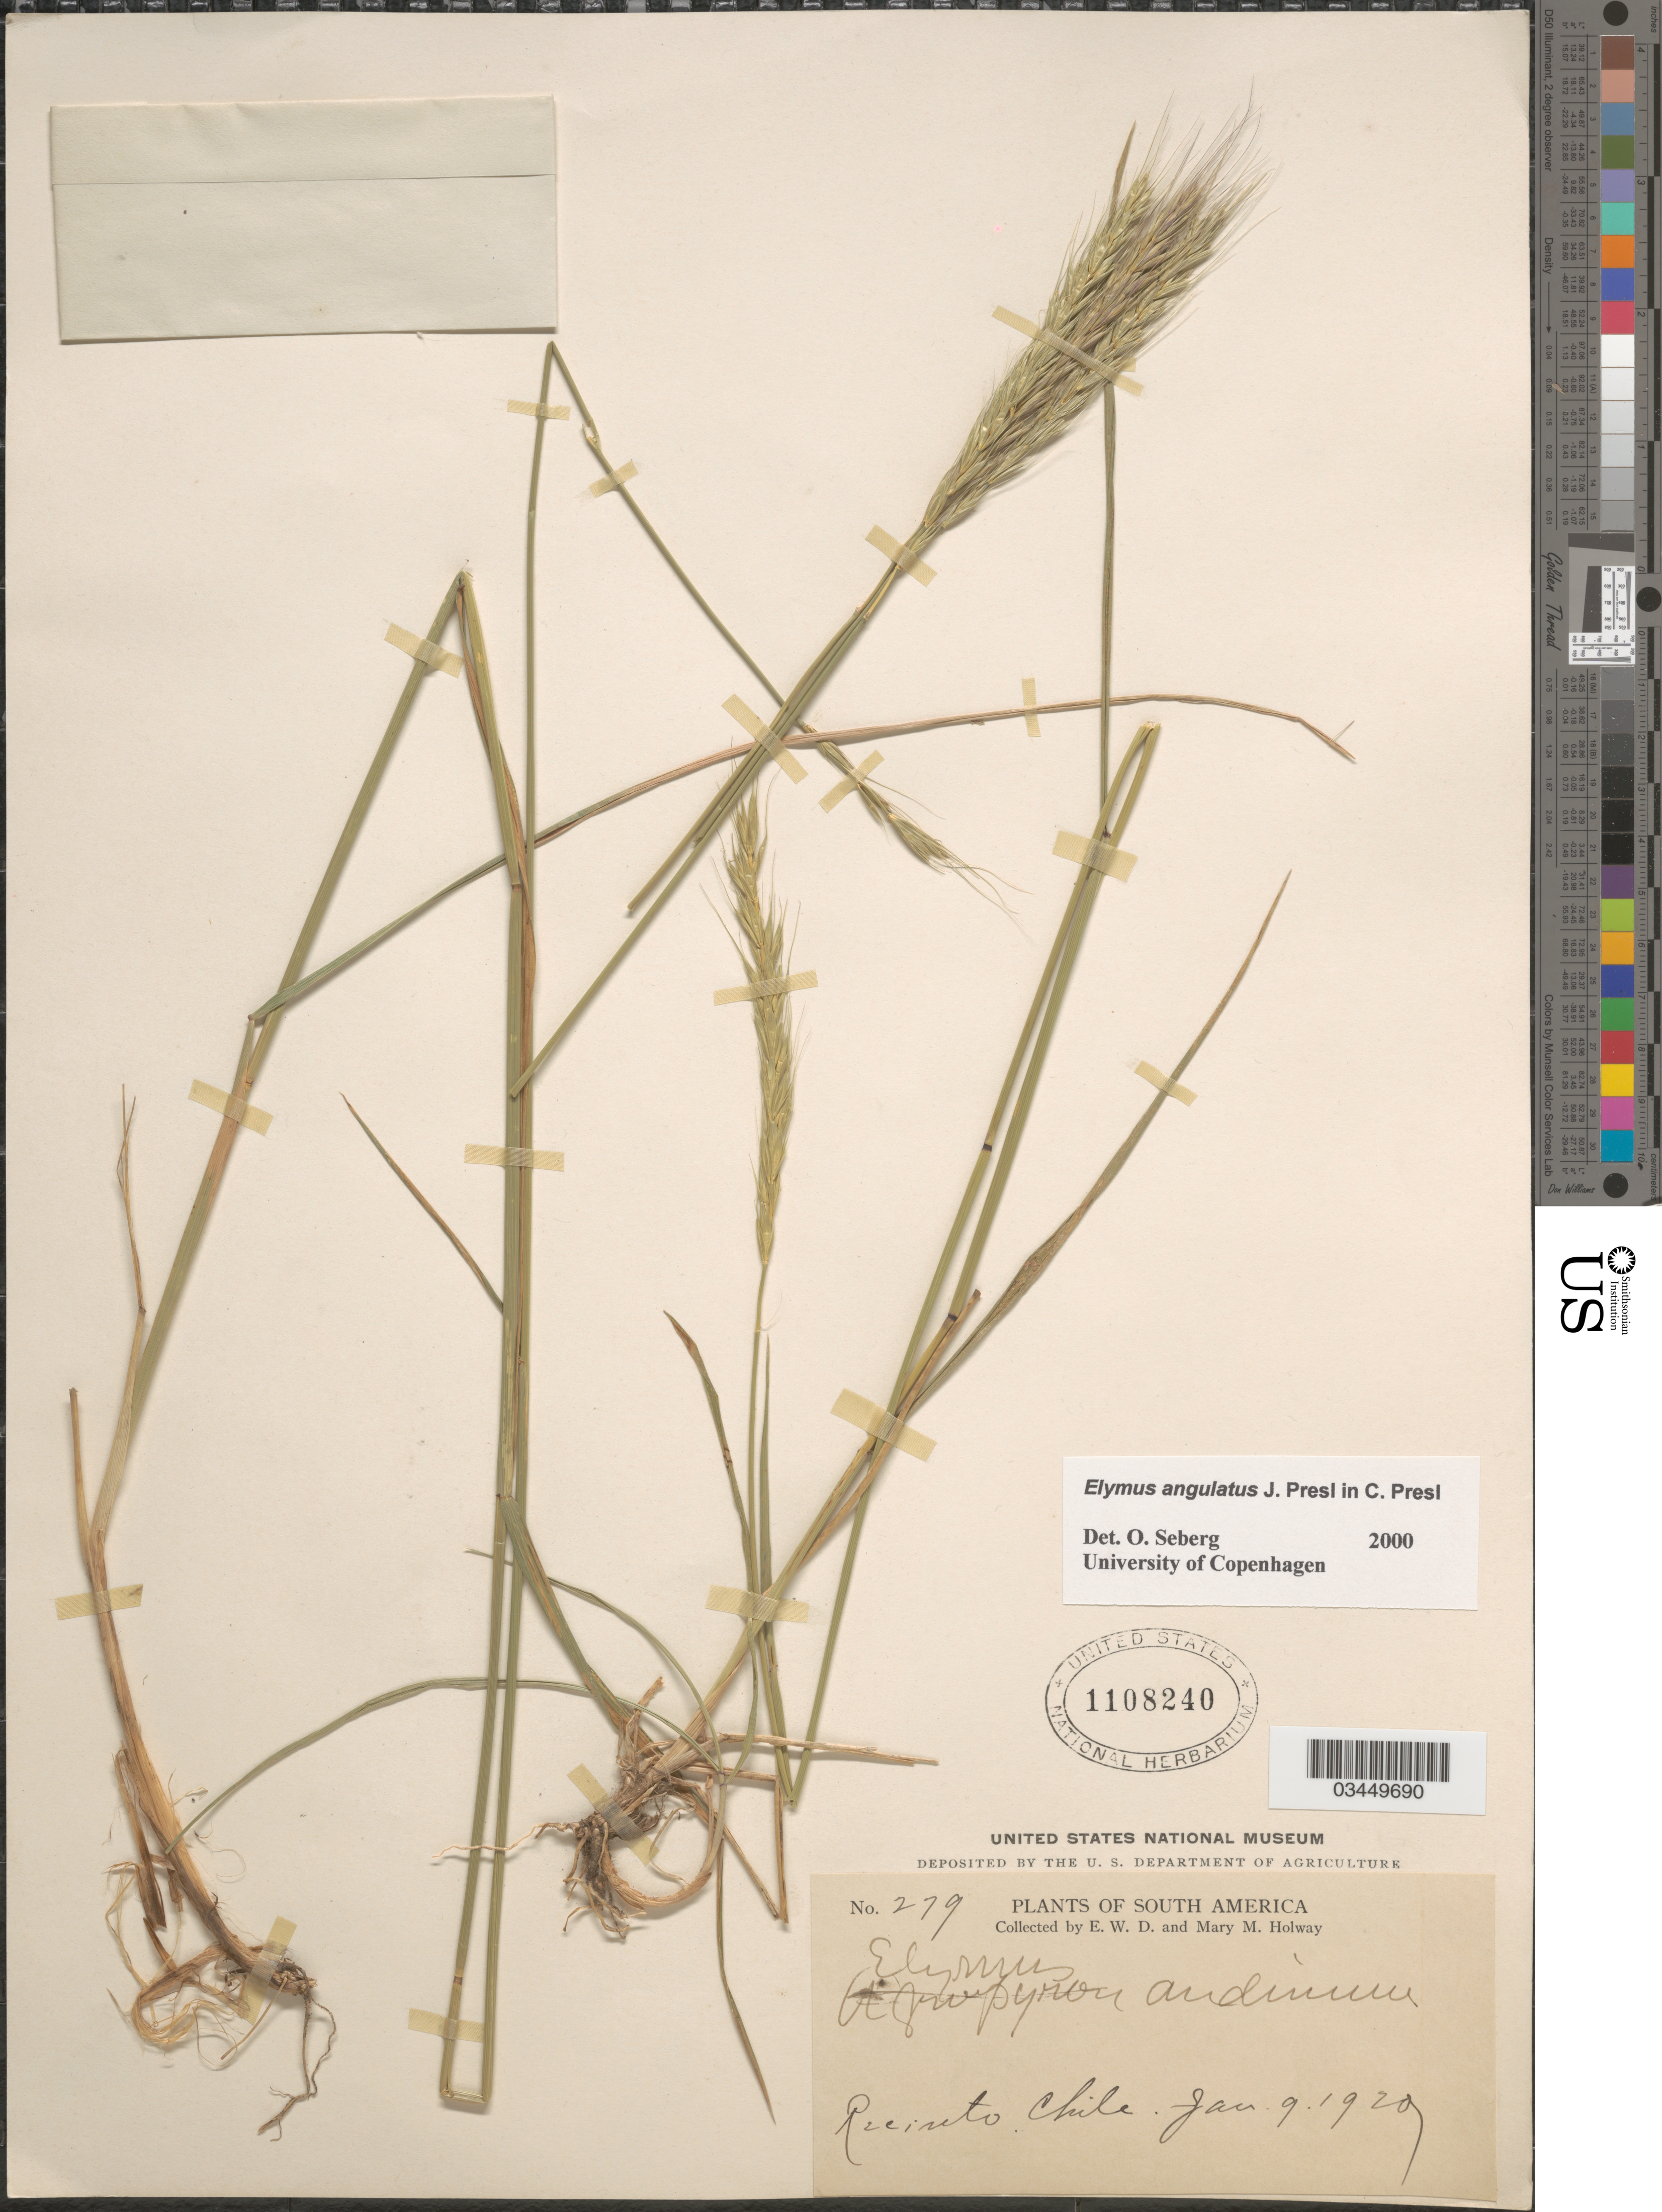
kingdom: Plantae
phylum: Tracheophyta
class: Liliopsida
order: Poales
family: Poaceae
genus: Elymus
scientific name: Elymus angulatus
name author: J. Presl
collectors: E. W. D. Holway & M. M. Holway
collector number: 279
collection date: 1929-01-09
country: Chile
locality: Recinto.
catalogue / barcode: US 1108240